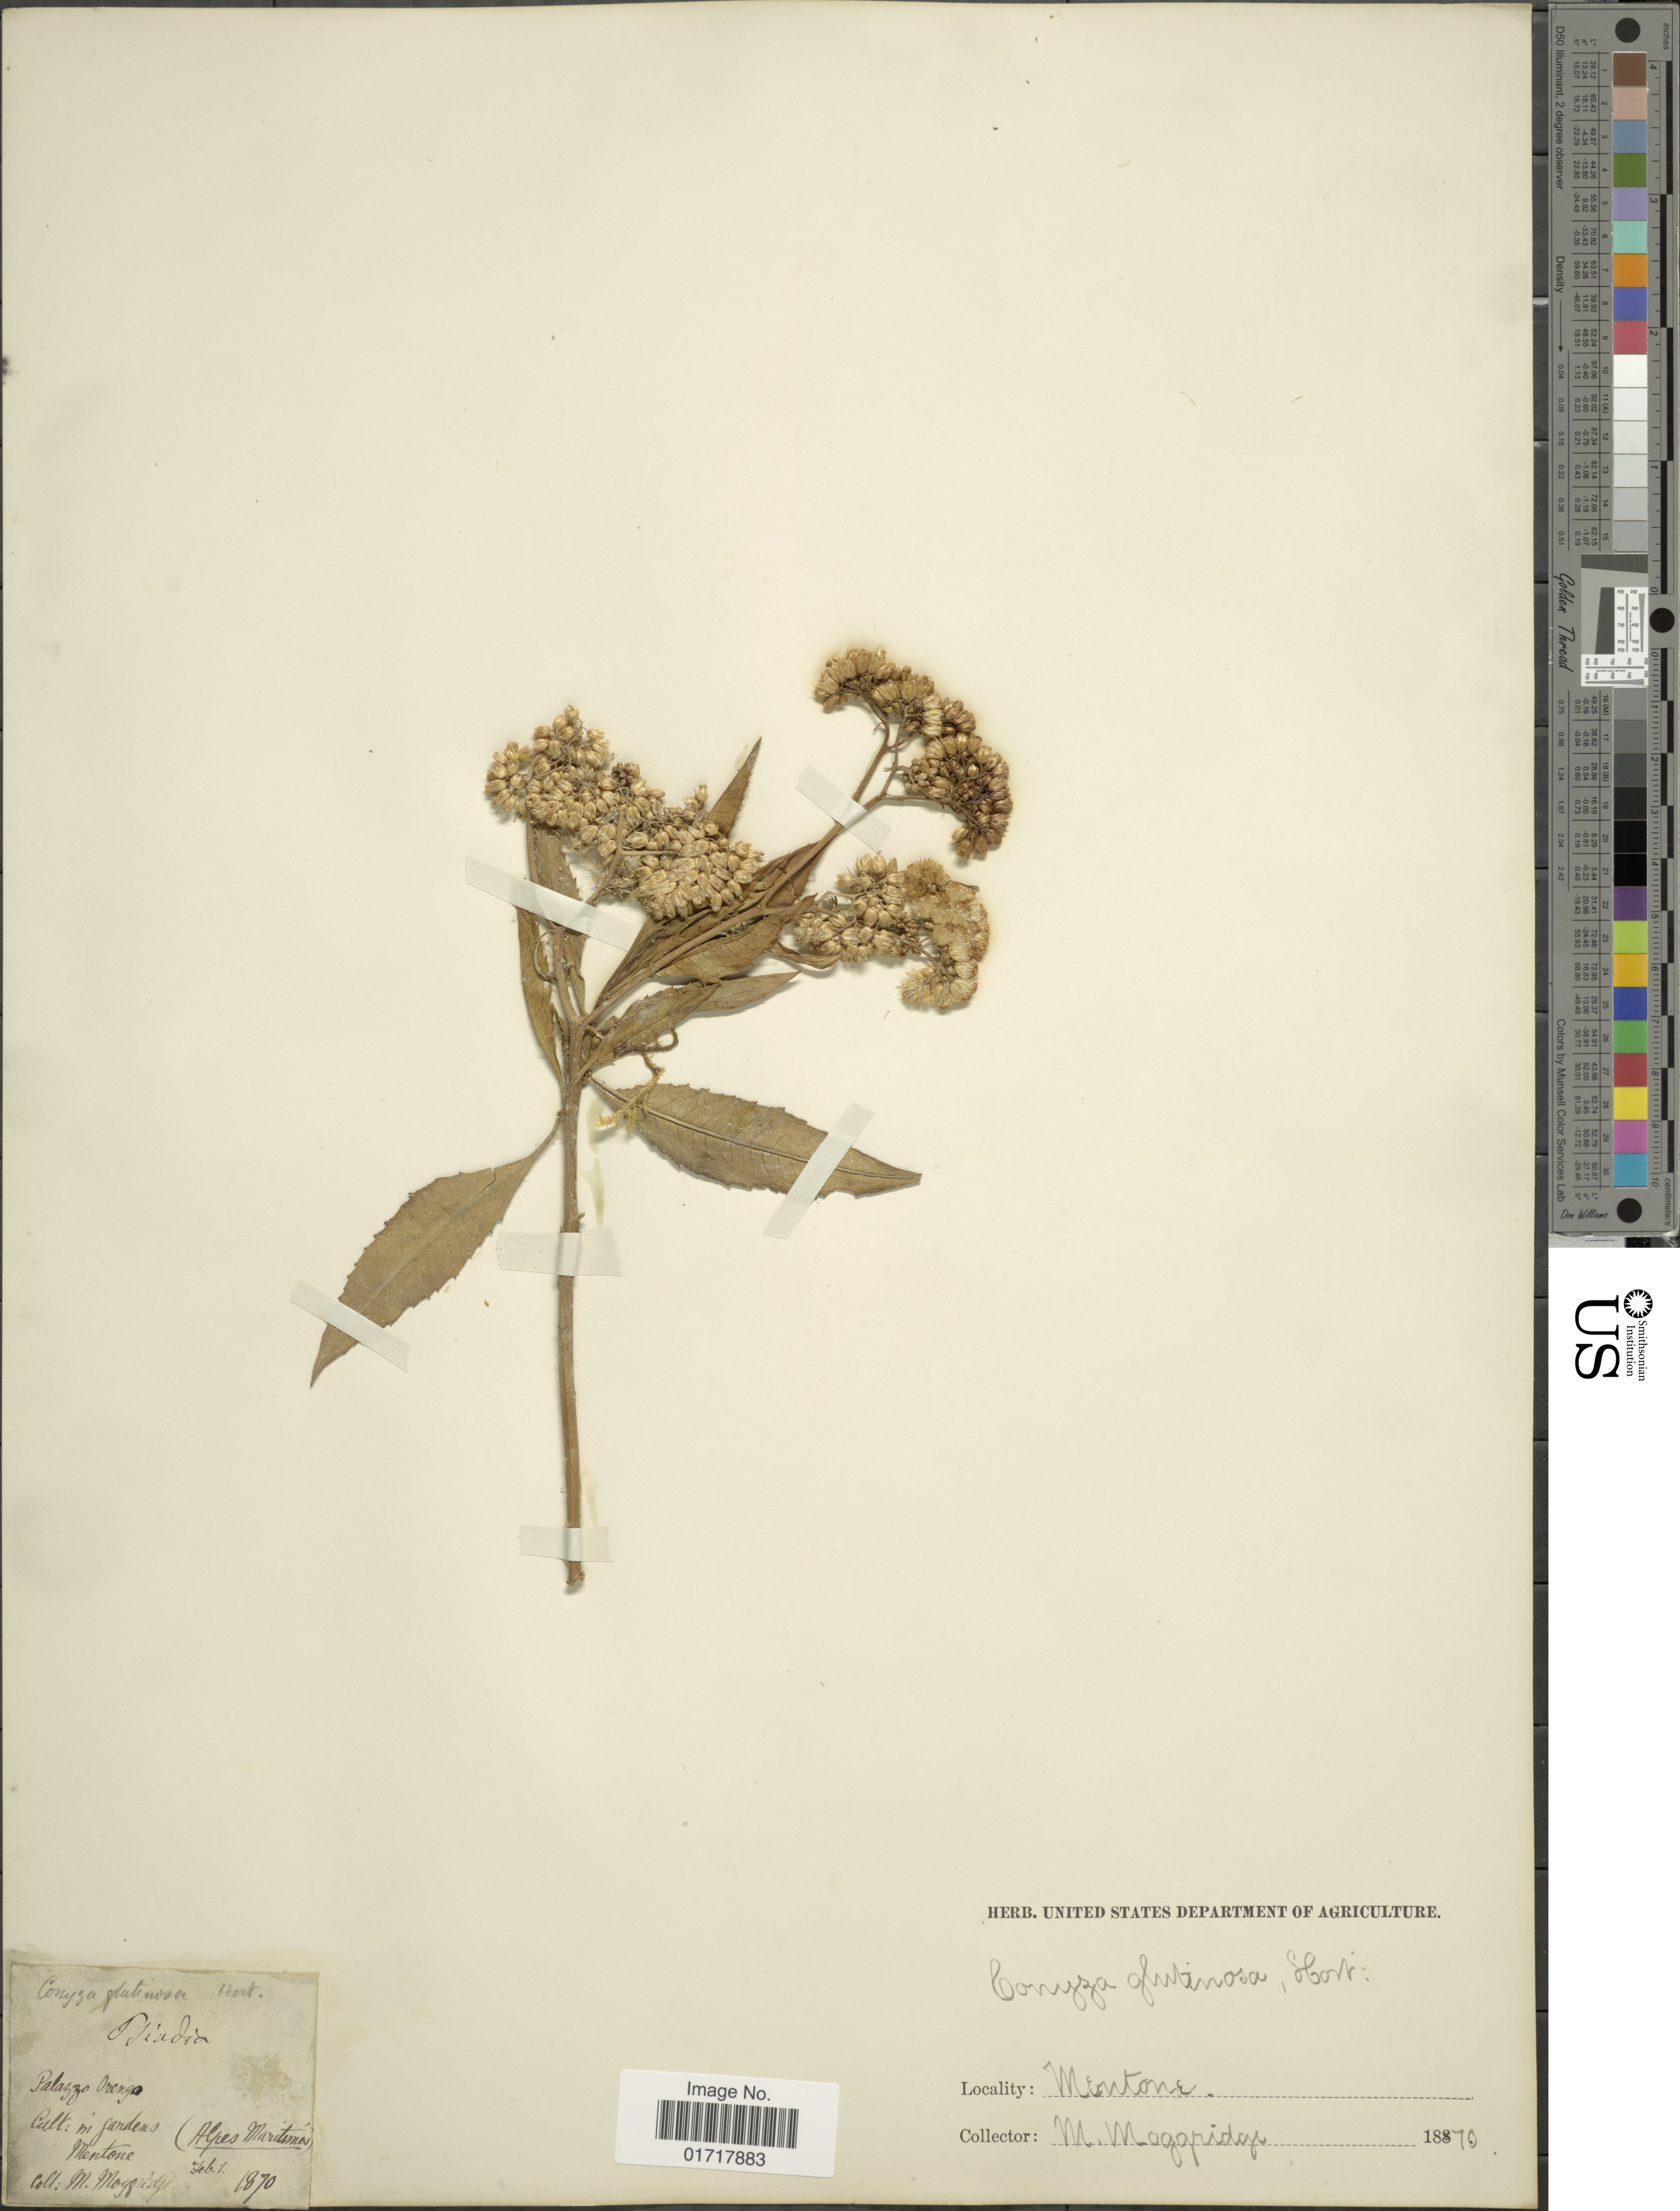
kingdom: Plantae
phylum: Tracheophyta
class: Magnoliopsida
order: Asterales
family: Asteraceae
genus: Conyza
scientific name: Conyza glutinosa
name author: Lam.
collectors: M. Moggridge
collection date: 1870-02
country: Italy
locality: Mentone. (Alpes Martini).